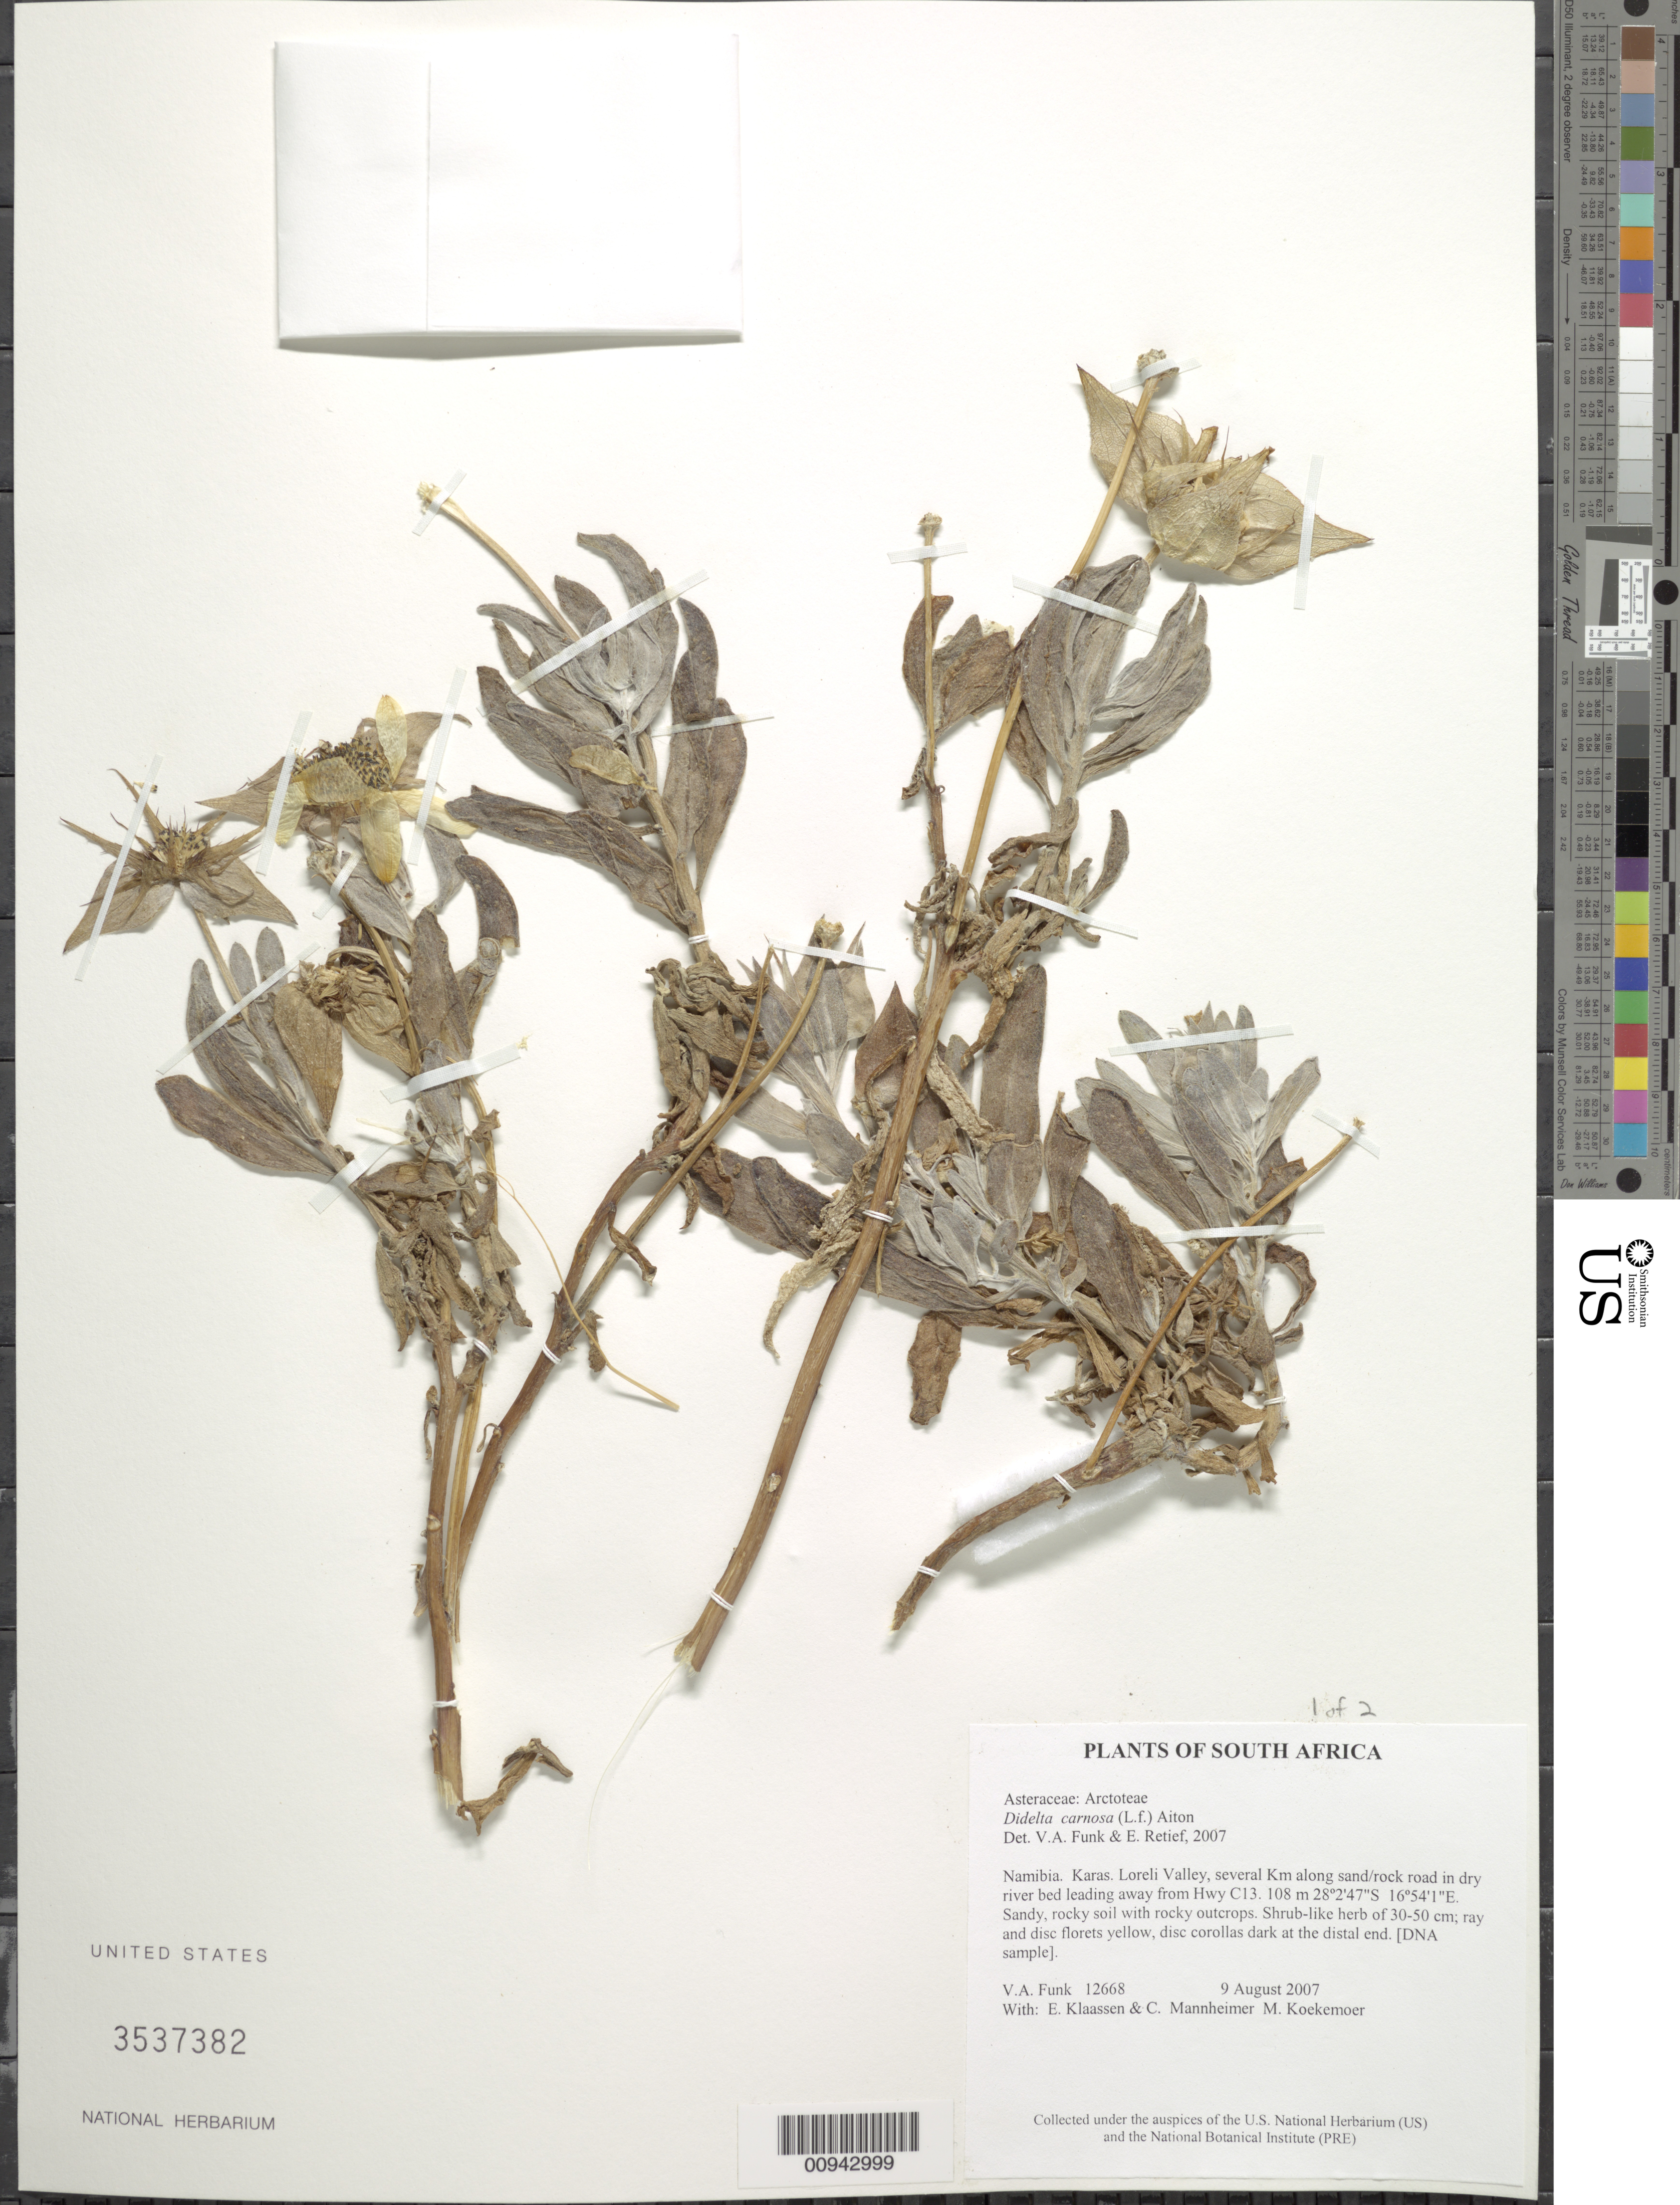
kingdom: Plantae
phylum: Tracheophyta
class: Magnoliopsida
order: Asterales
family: Asteraceae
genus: Didelta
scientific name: Didelta carnosa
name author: (L. f.) Aiton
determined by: Funk, V. A.; Retief, E.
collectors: V. Funk, M. Koekemoer, E. S. Klaassen & C. A. Mannheimer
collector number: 12668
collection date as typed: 9 August 2007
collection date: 2007-08-09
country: Namibia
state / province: Karas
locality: Loreli Valley, several Km along sand/rock road in dry river bed leading away from Hwy C13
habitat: Sandy, rocky soil with rocky outcrops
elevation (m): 108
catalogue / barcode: US 3537382